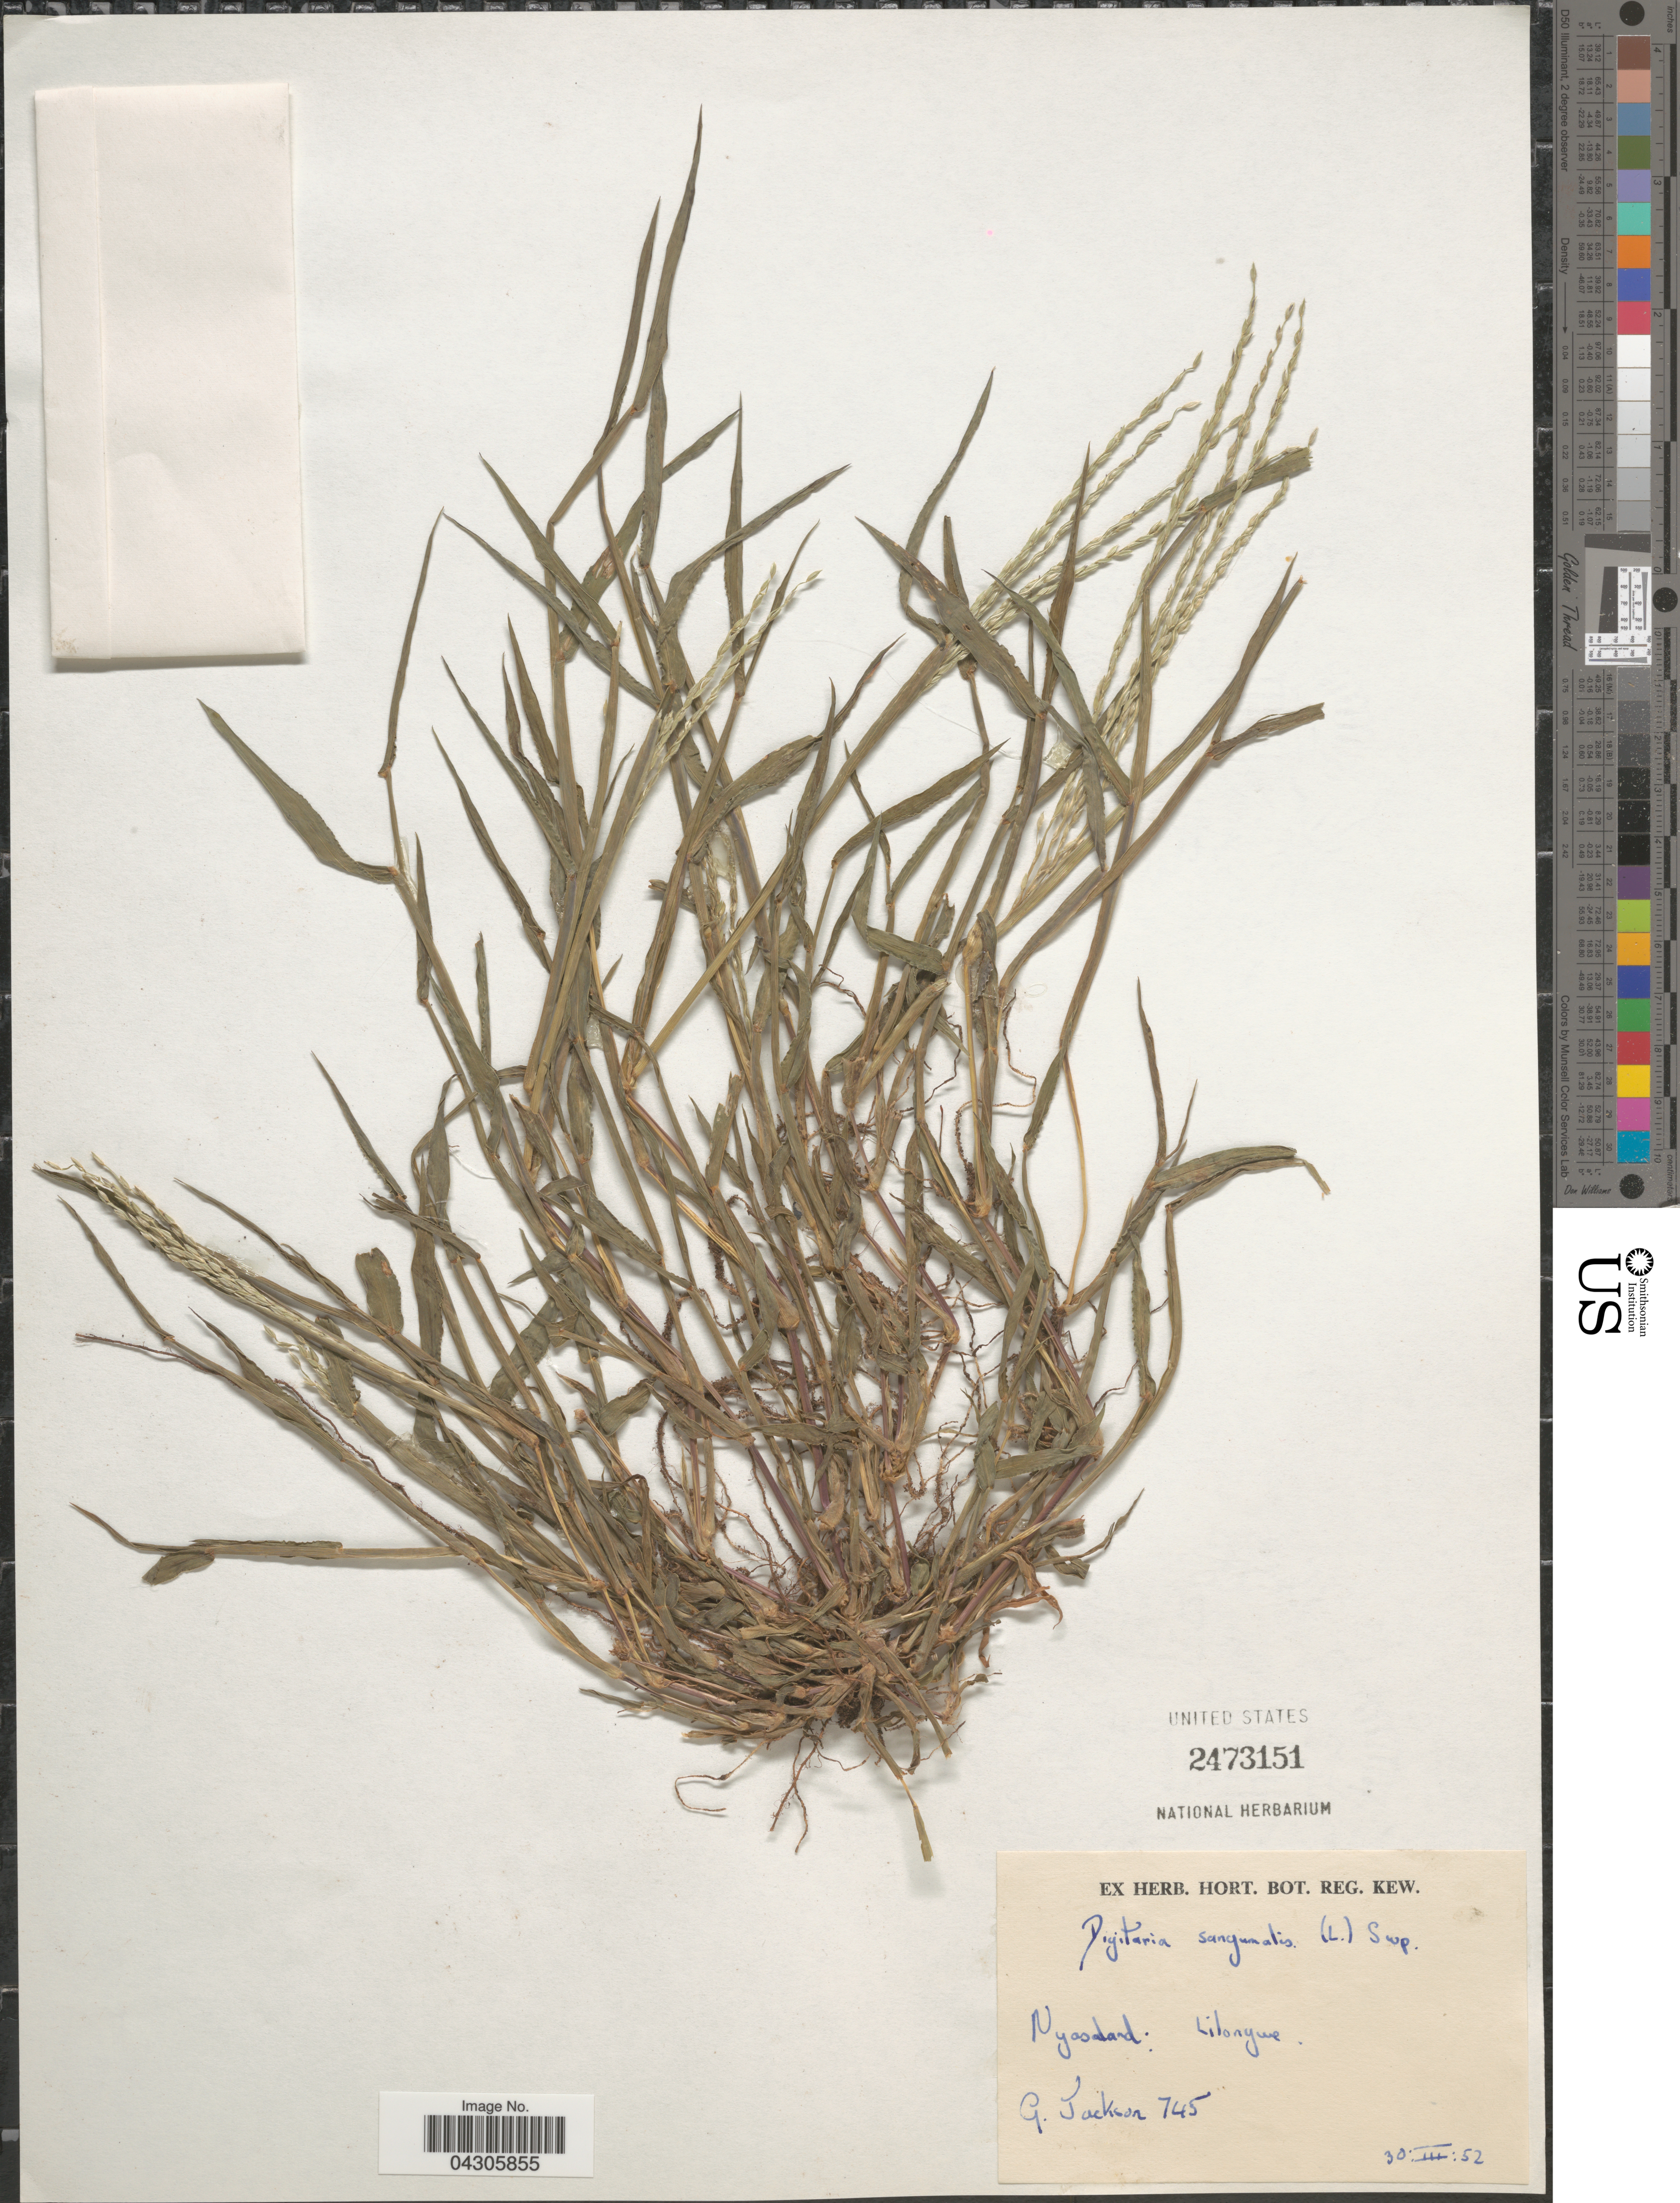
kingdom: Plantae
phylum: Tracheophyta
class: Liliopsida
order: Poales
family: Poaceae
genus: Digitaria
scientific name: Digitaria sanguinalis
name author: (L.) Scop.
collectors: G. Jackson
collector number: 745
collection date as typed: Transcribed d/m/y: 30/3/52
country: Malawi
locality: Nyasaland: Lilonywe.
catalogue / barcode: US 2473151